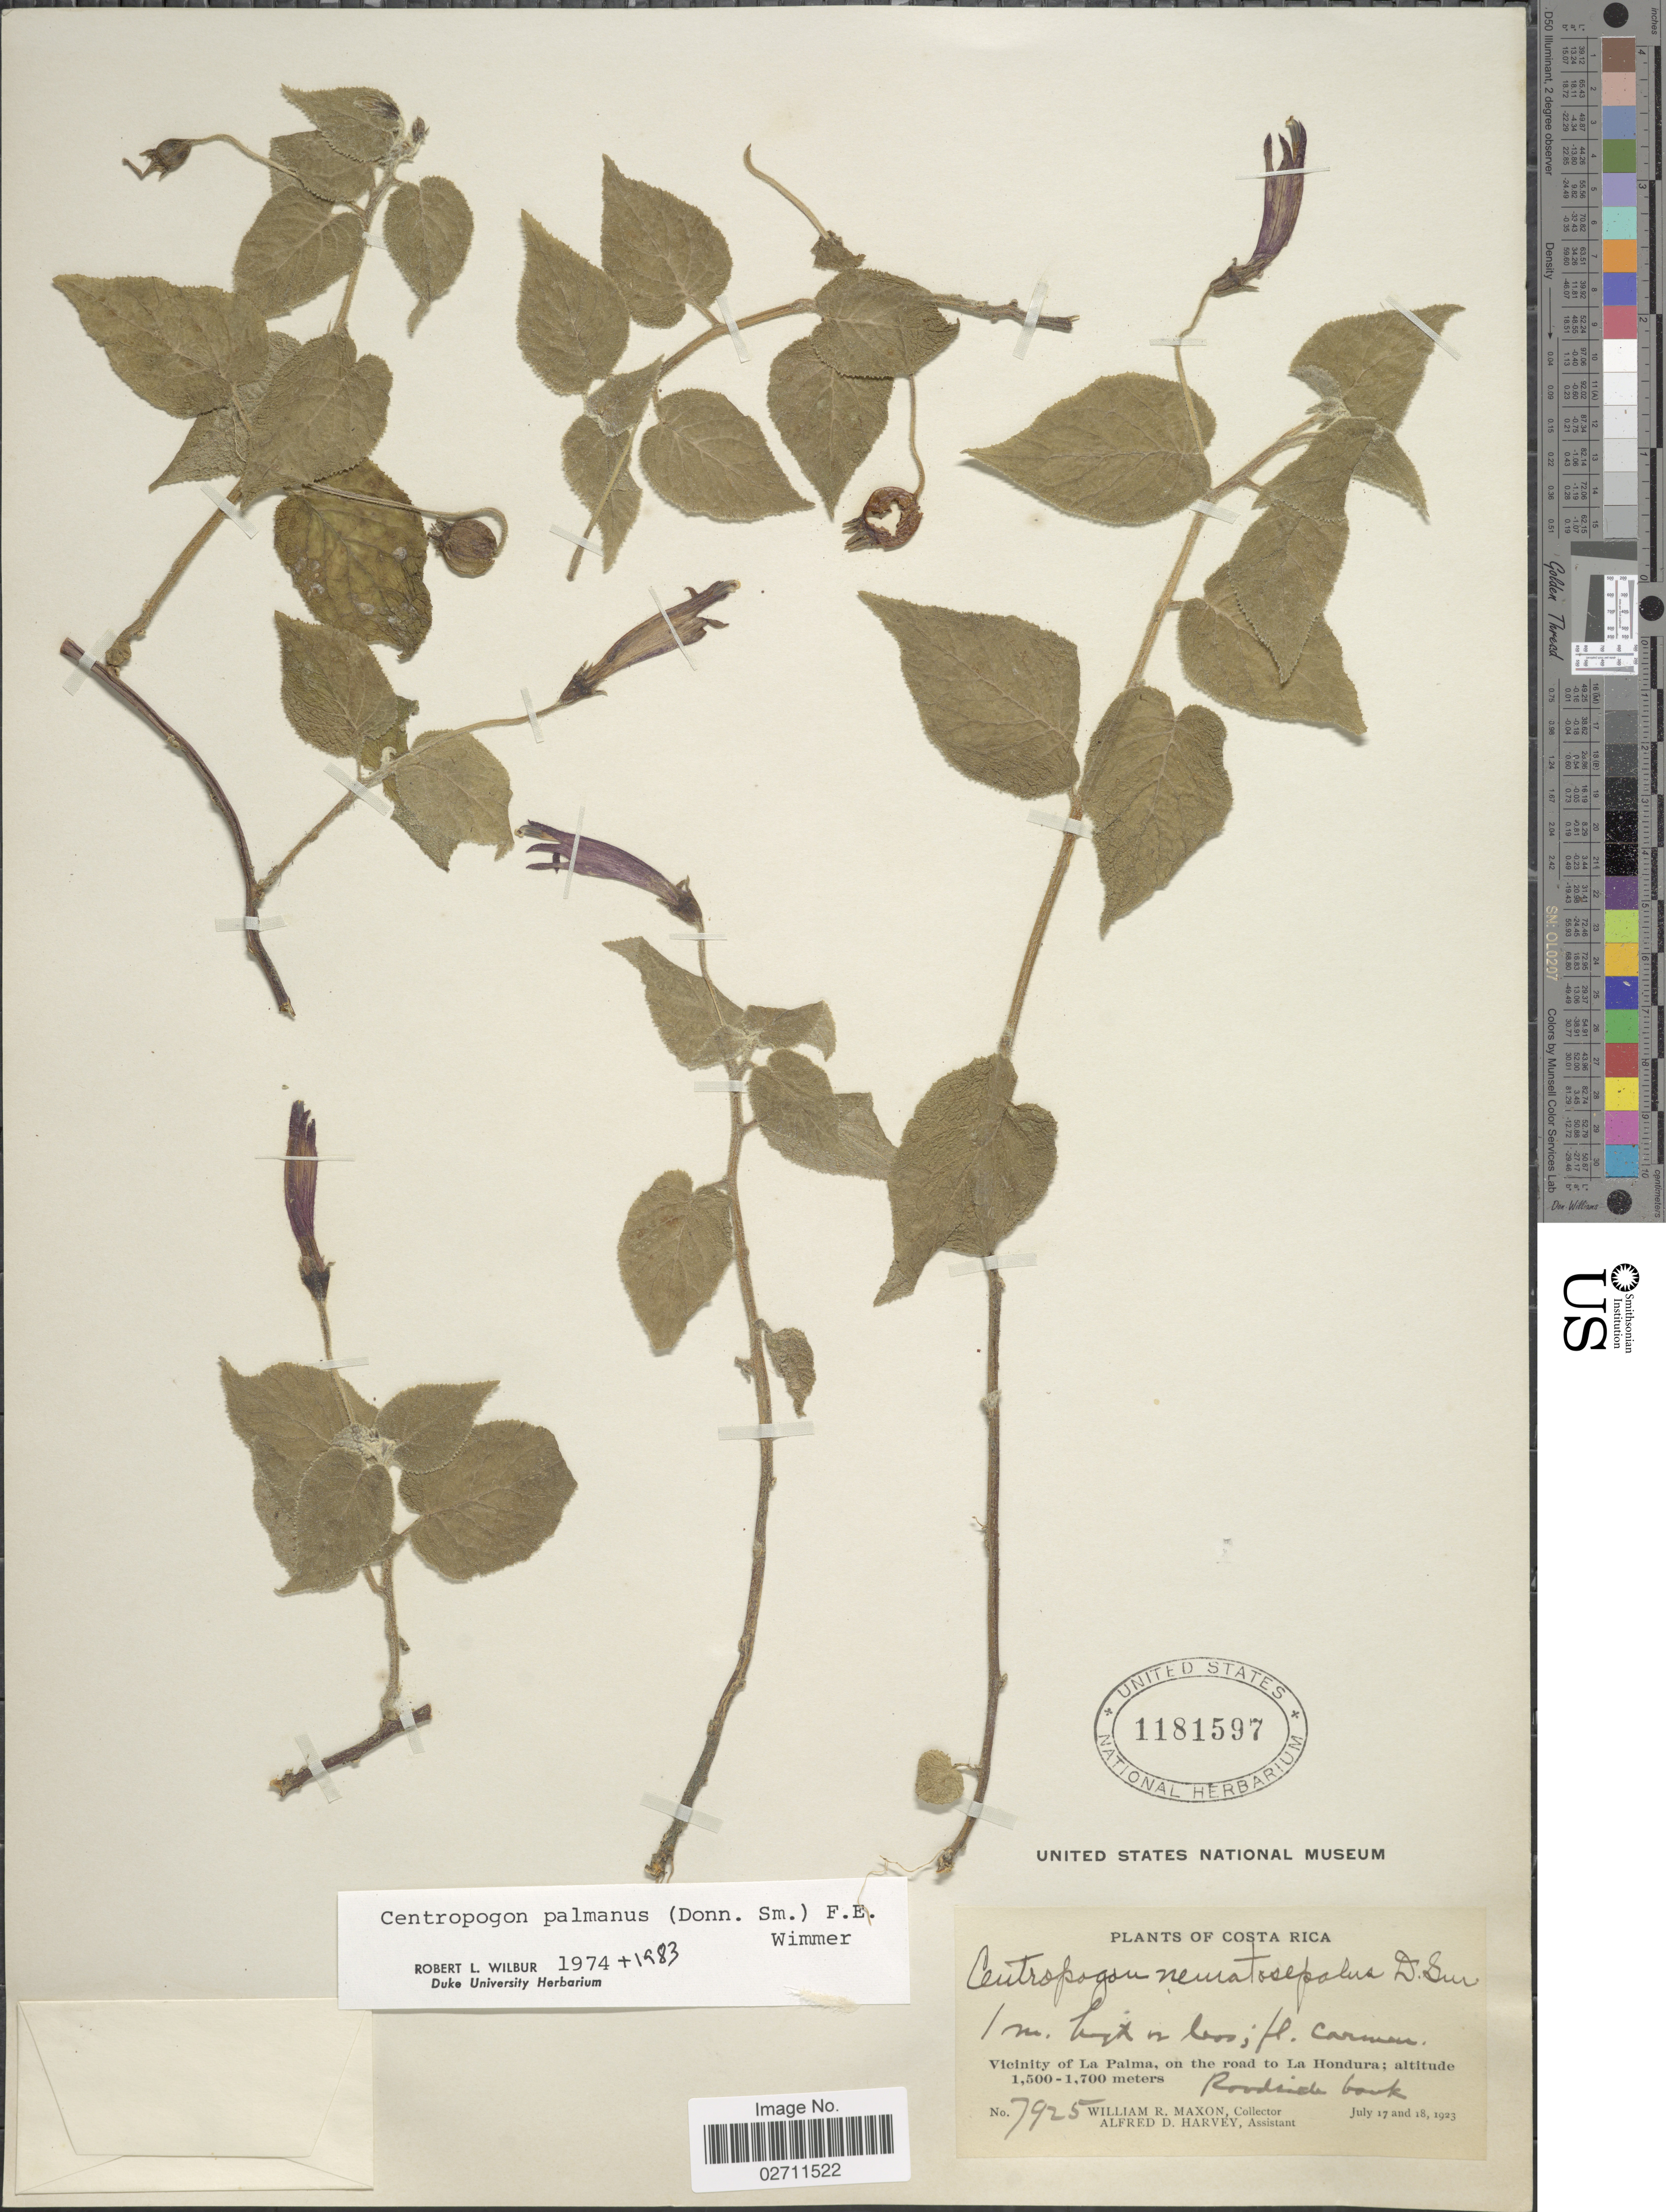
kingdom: Plantae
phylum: Tracheophyta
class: Magnoliopsida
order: Asterales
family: Campanulaceae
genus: Centropogon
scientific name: Centropogon palmanus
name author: (Donn. Sm.) E. Wimm.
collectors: W. R. Maxon & A. D. Harvey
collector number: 7925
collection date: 1923-07-17/1923-07-18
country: Costa Rica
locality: Vicinity of La Palma, on the road to La Hondura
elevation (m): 1500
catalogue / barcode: US 1181597